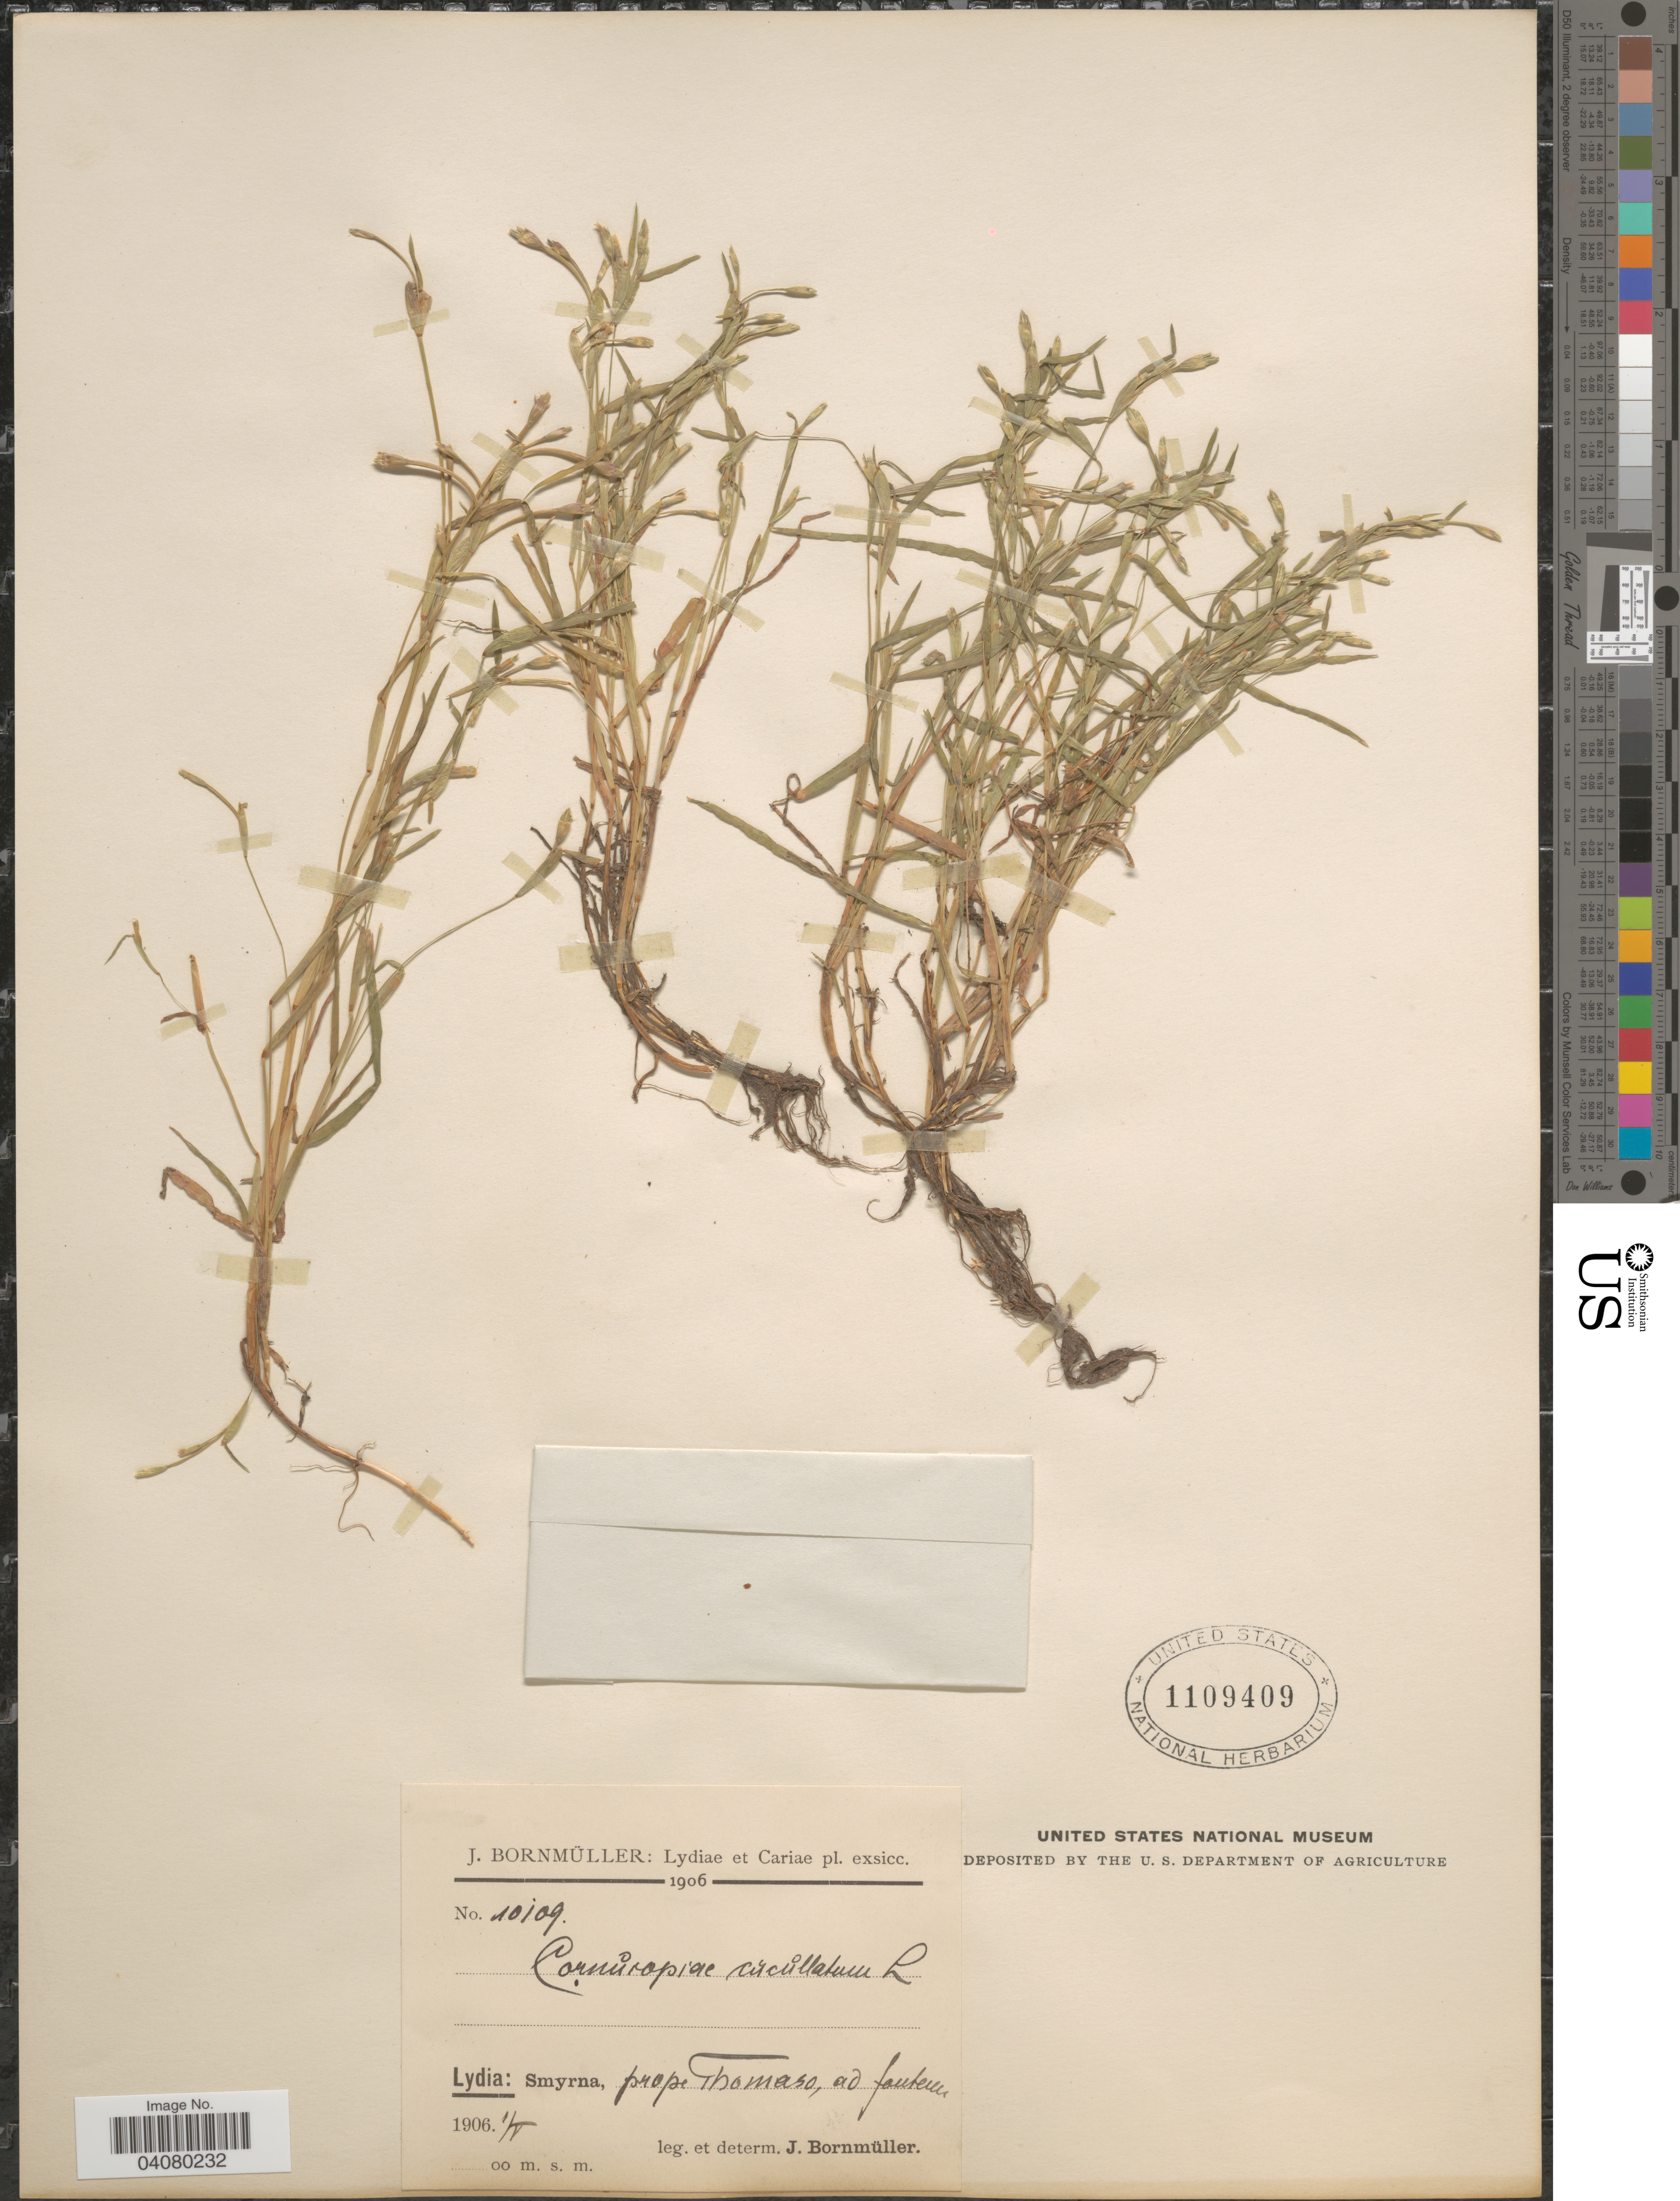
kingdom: Plantae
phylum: Tracheophyta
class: Liliopsida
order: Poales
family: Poaceae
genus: Cornucopiae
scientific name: Cornucopiae cucullatum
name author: L.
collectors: J. Bornmüller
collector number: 10109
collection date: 1906-05-01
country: Turkey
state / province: Izmir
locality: Lydia: Smyrna, prope Thomaso, ad fontem.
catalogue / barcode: US 1109409